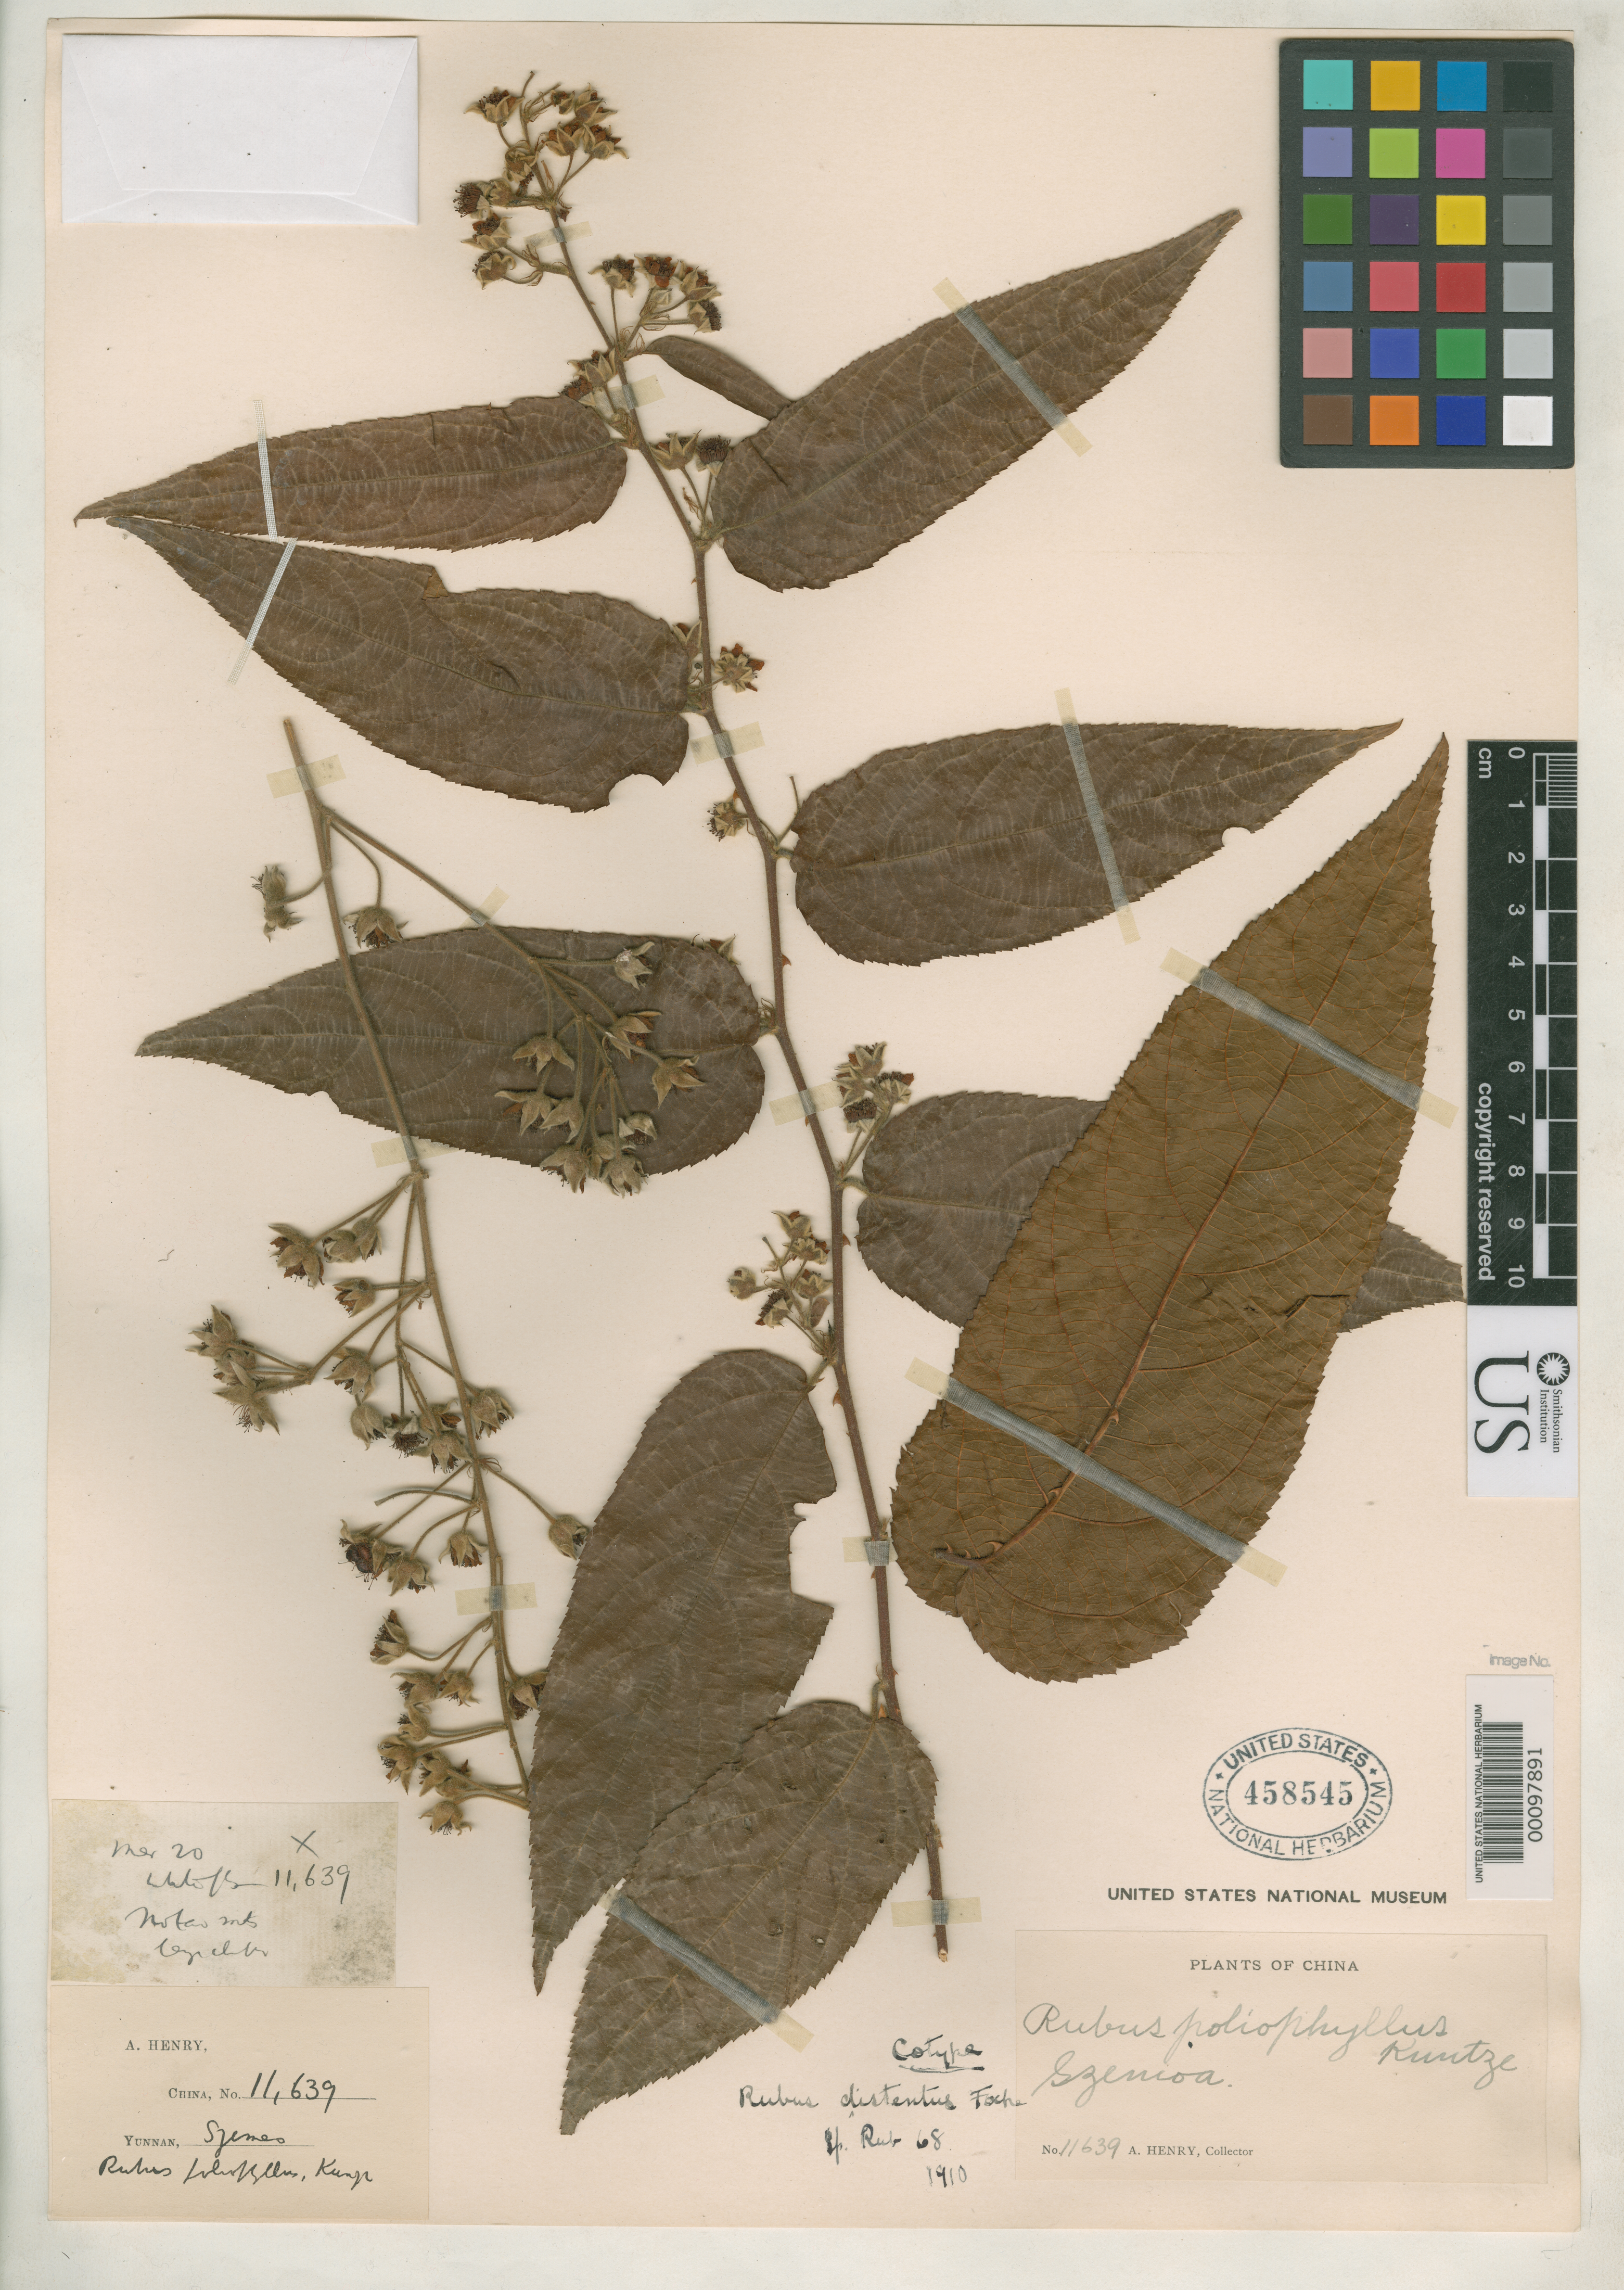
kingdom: Plantae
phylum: Tracheophyta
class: Magnoliopsida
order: Rosales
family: Rosaceae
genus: Rubus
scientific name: Rubus distentus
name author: Focke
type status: Isotype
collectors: A. Henry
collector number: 11639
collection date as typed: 20 May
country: China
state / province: Yunnan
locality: Szemoa.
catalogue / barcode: US 458545